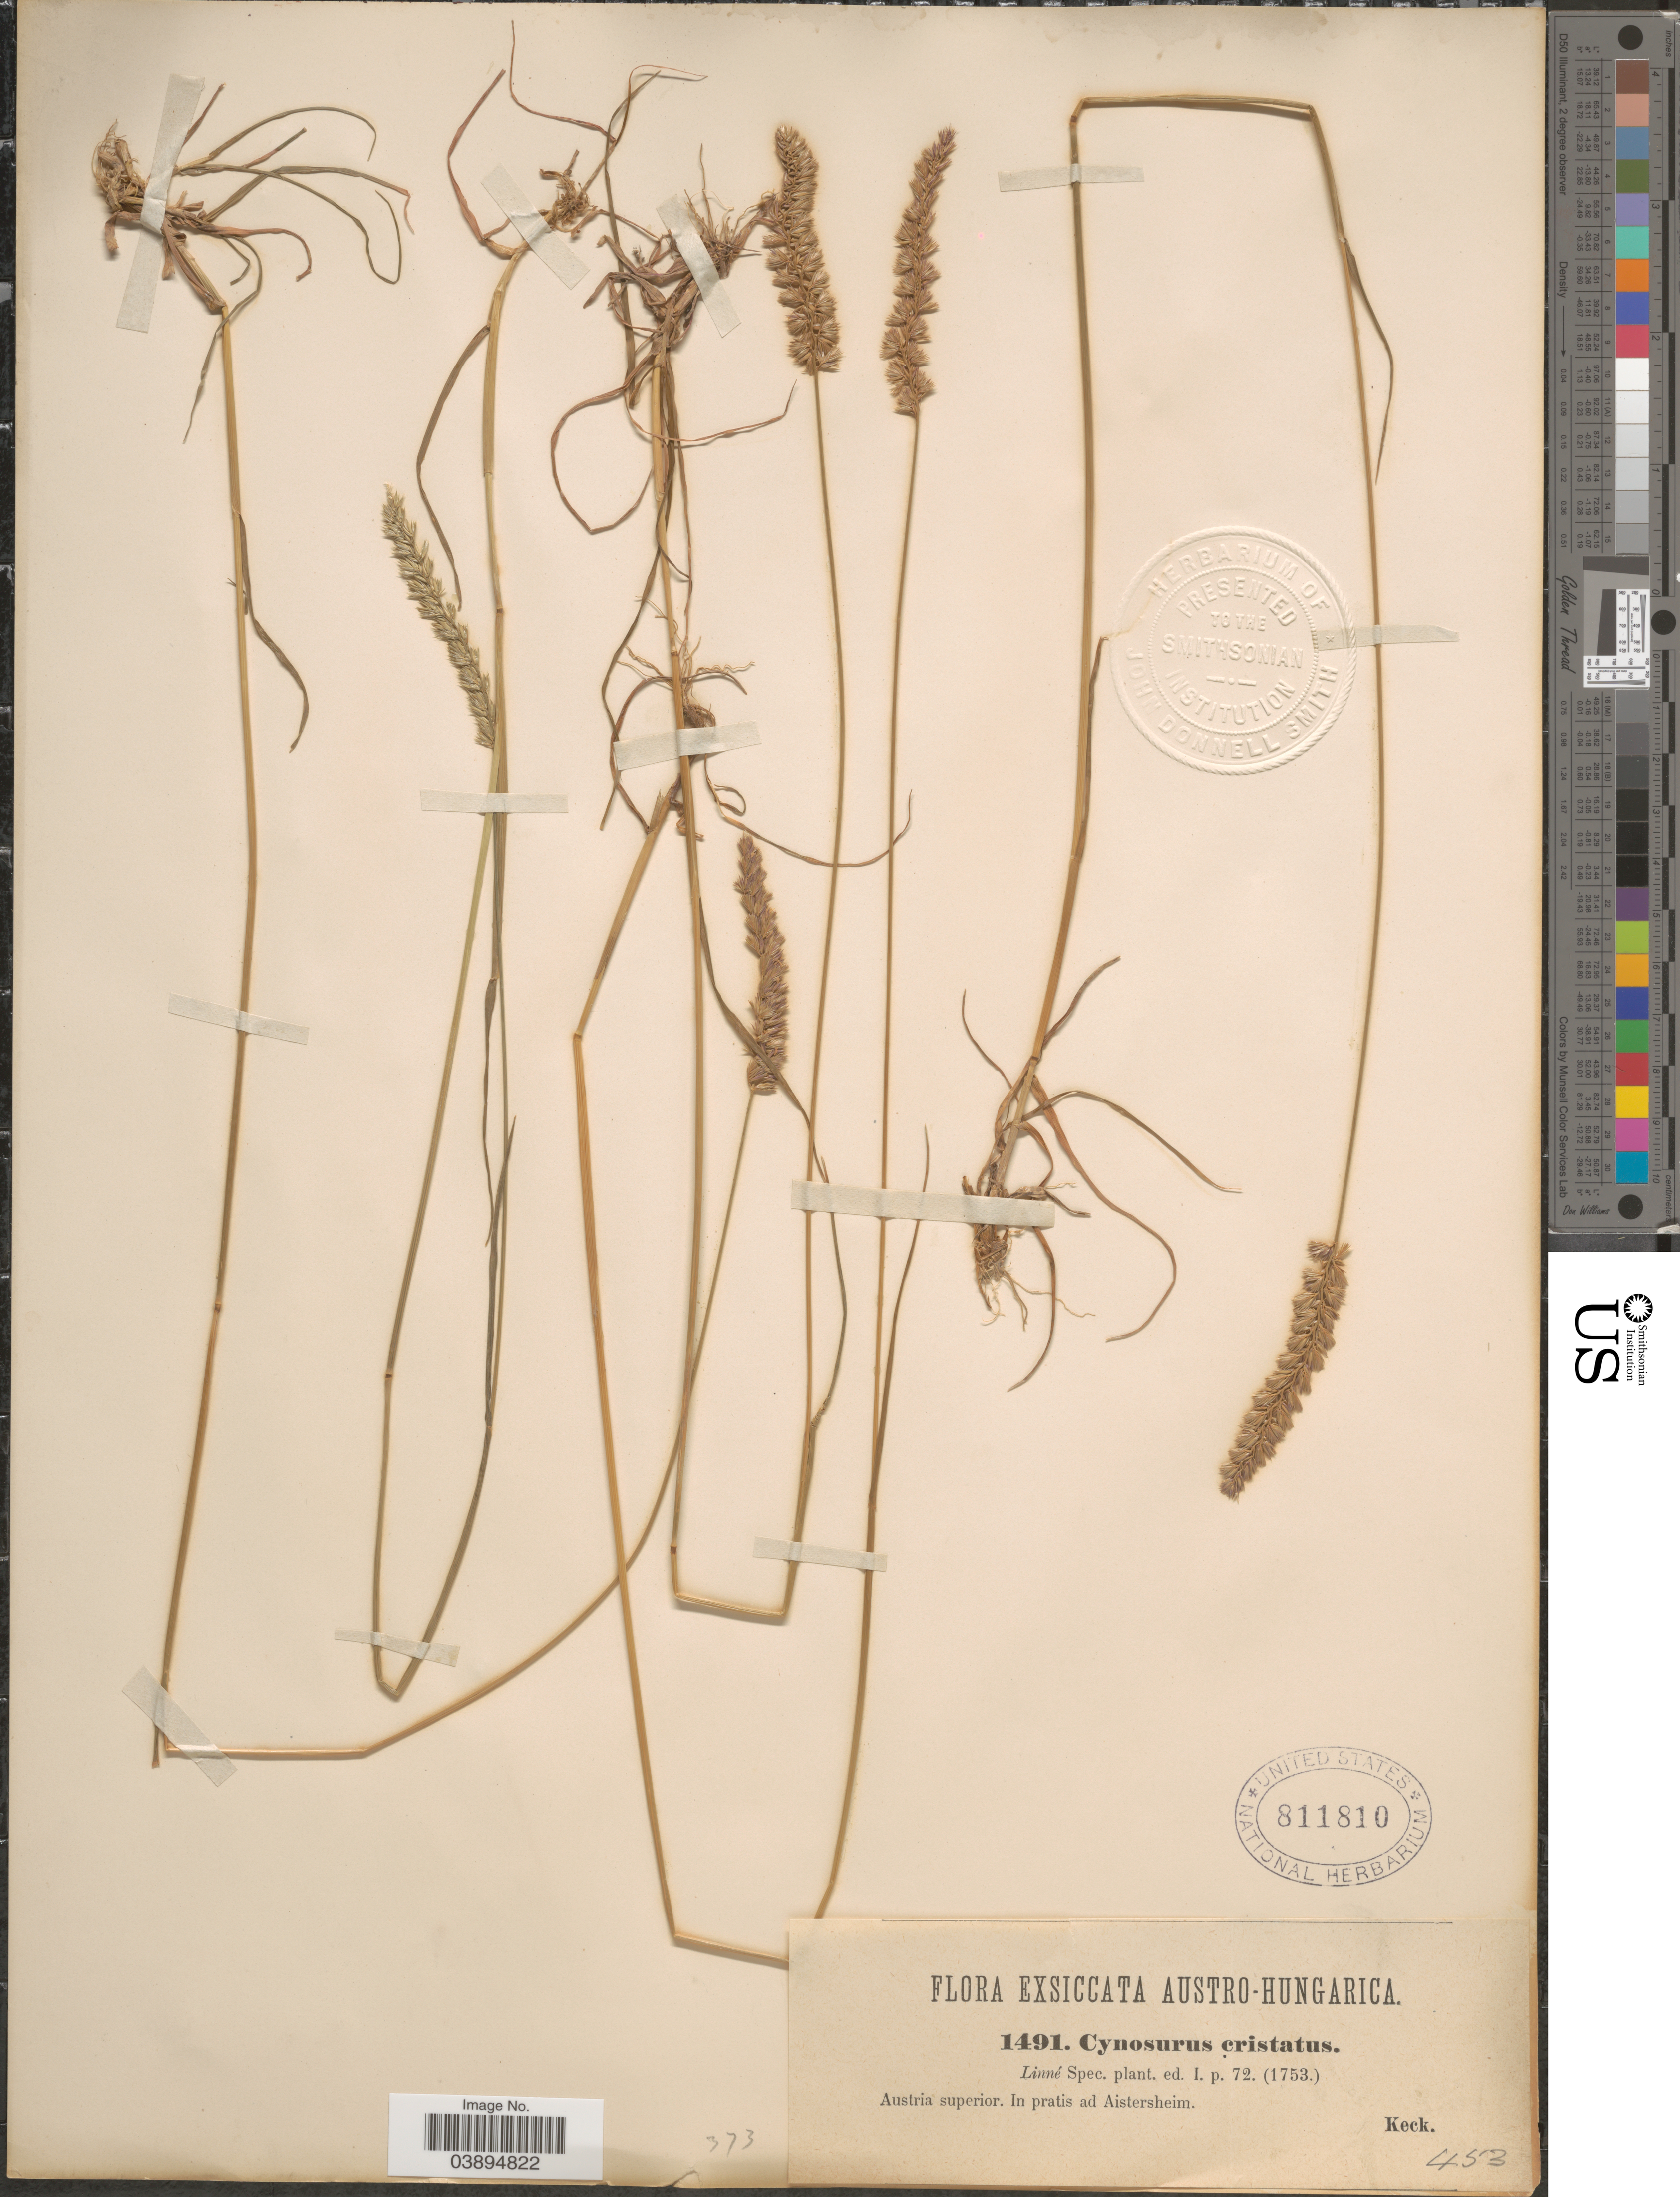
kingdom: Plantae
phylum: Tracheophyta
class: Liliopsida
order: Poales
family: Poaceae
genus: Cynosurus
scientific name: Cynosurus cristatus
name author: L.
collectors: -- Keck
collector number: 1491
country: Austria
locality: Austro-Hungarica. Austria superior. In pratis ad Aistersheim.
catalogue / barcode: US 811810